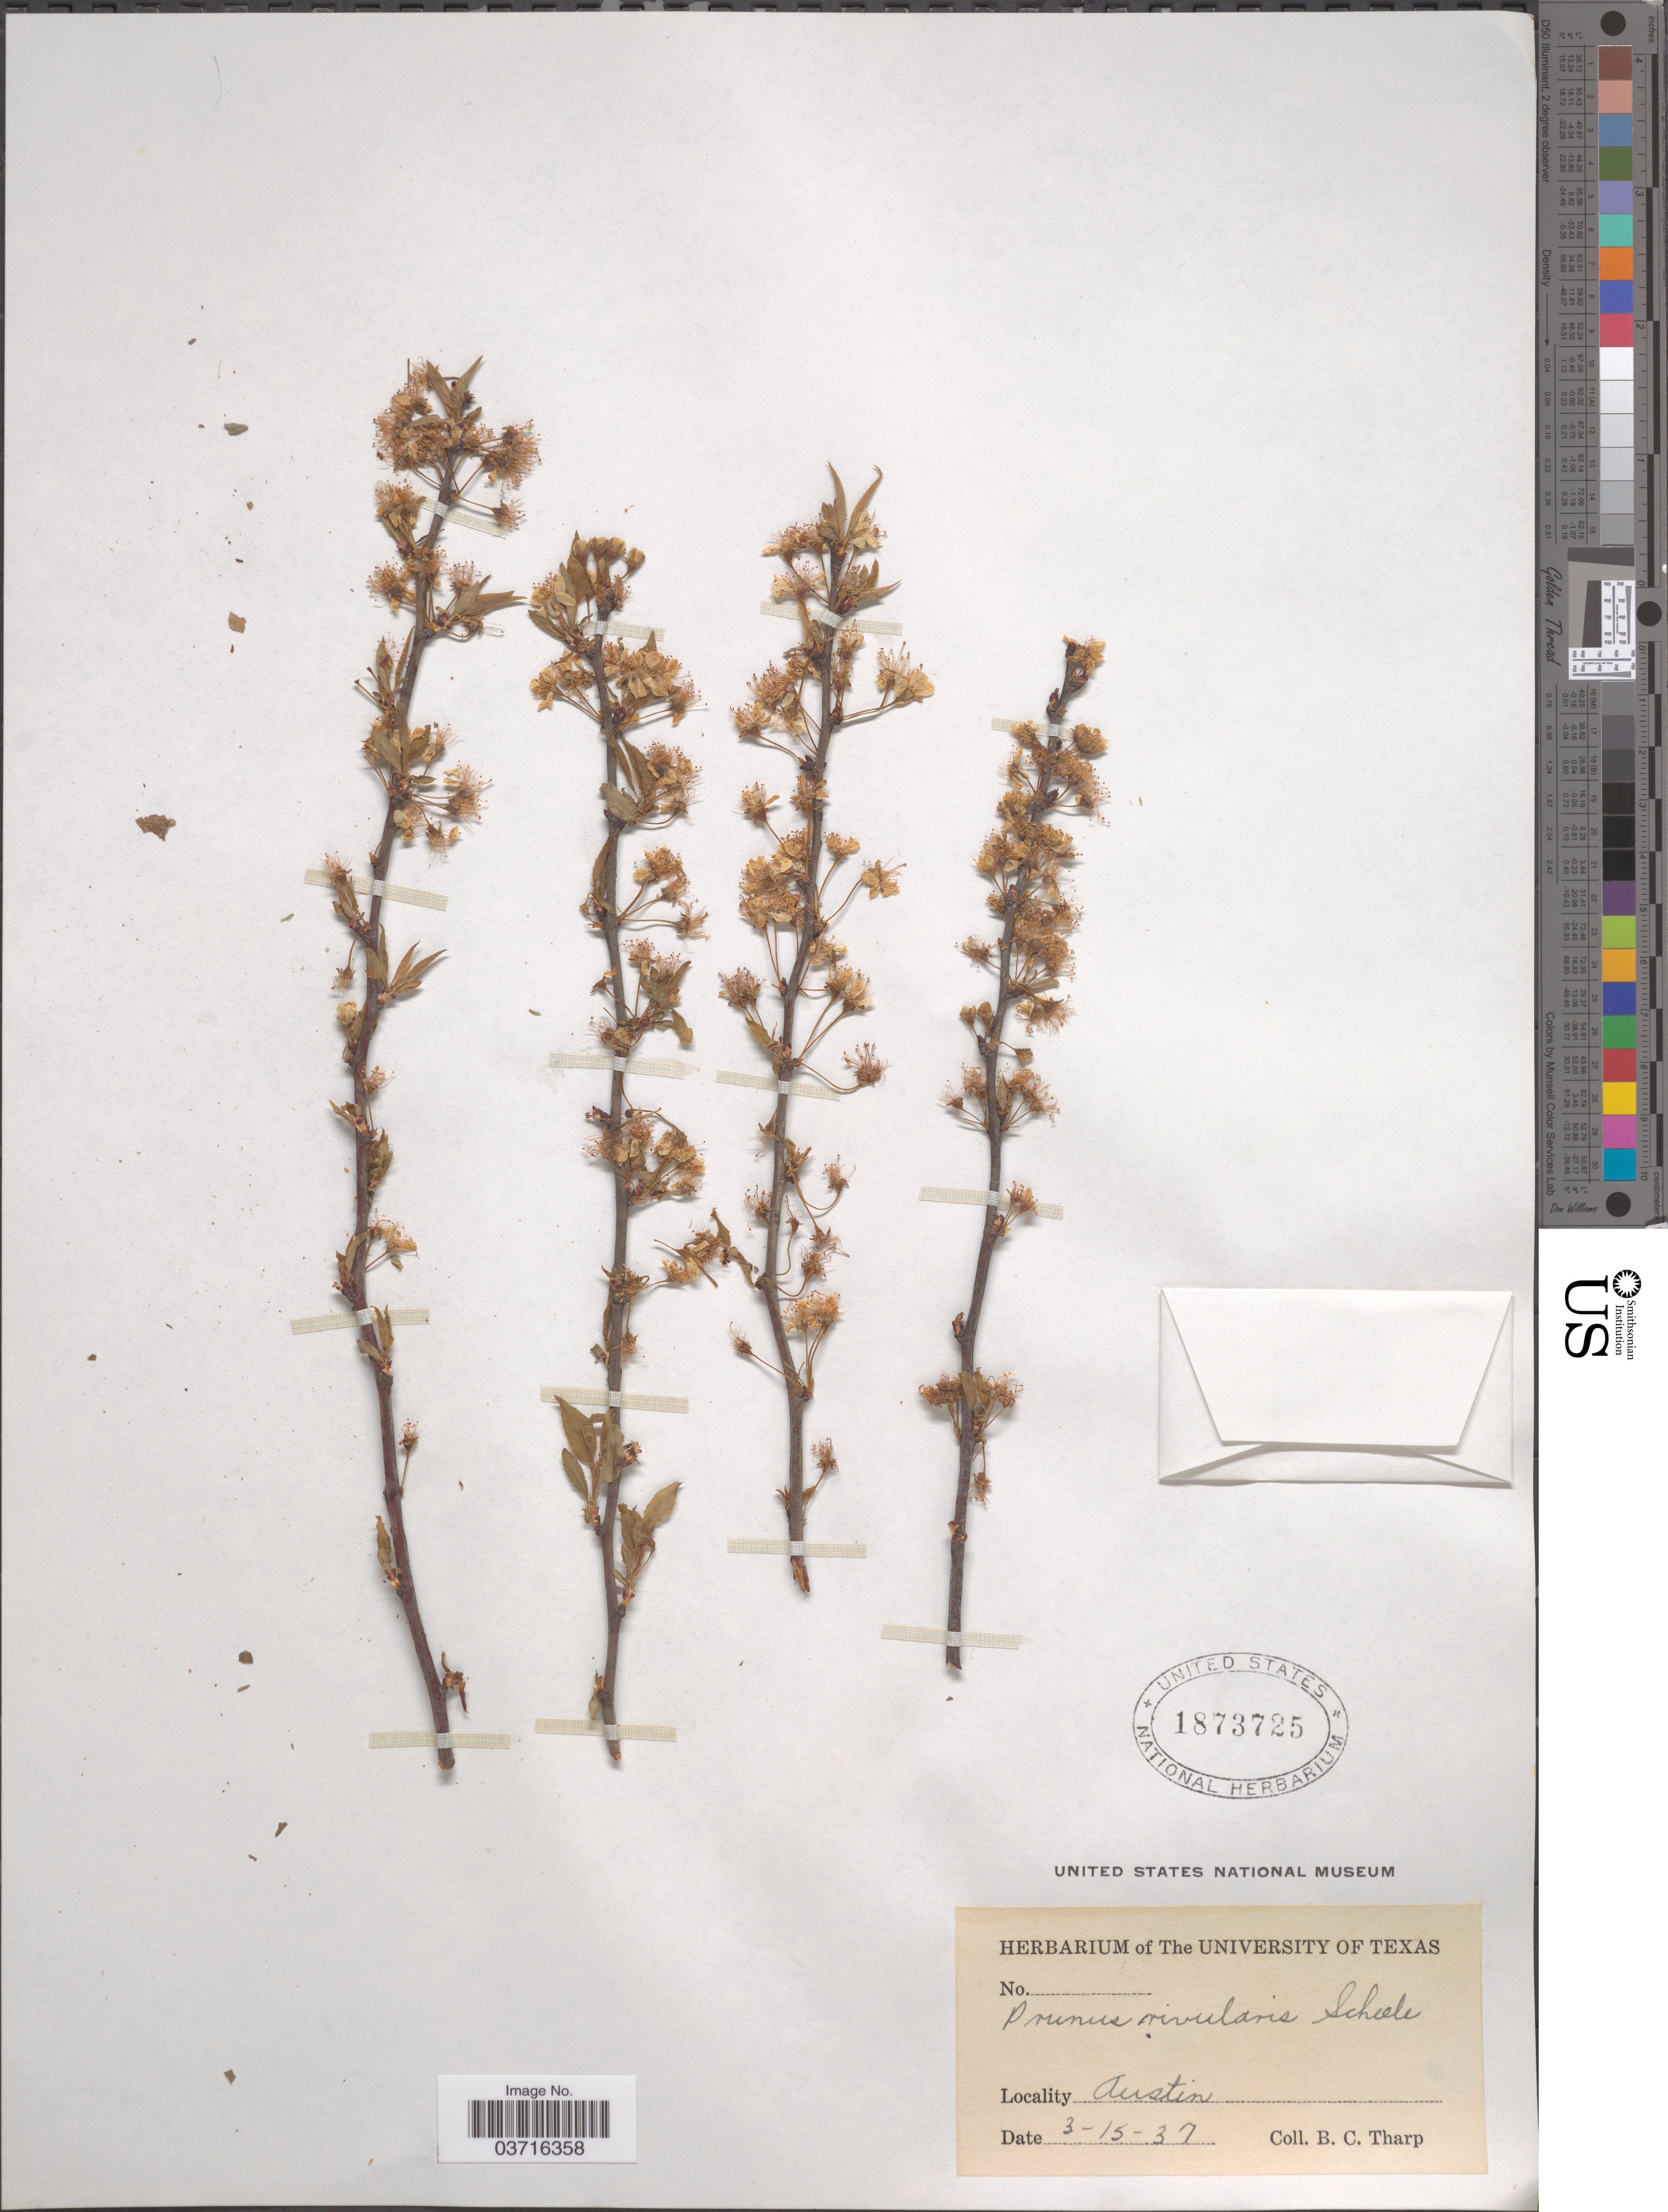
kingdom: Plantae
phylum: Tracheophyta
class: Magnoliopsida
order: Rosales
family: Rosaceae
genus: Prunus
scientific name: Prunus rivularis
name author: Scheele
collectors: B. C. Tharp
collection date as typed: Transcribed d/m/y: 15/3/37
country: United States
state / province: Texas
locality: Austin.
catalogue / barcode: US 1873725